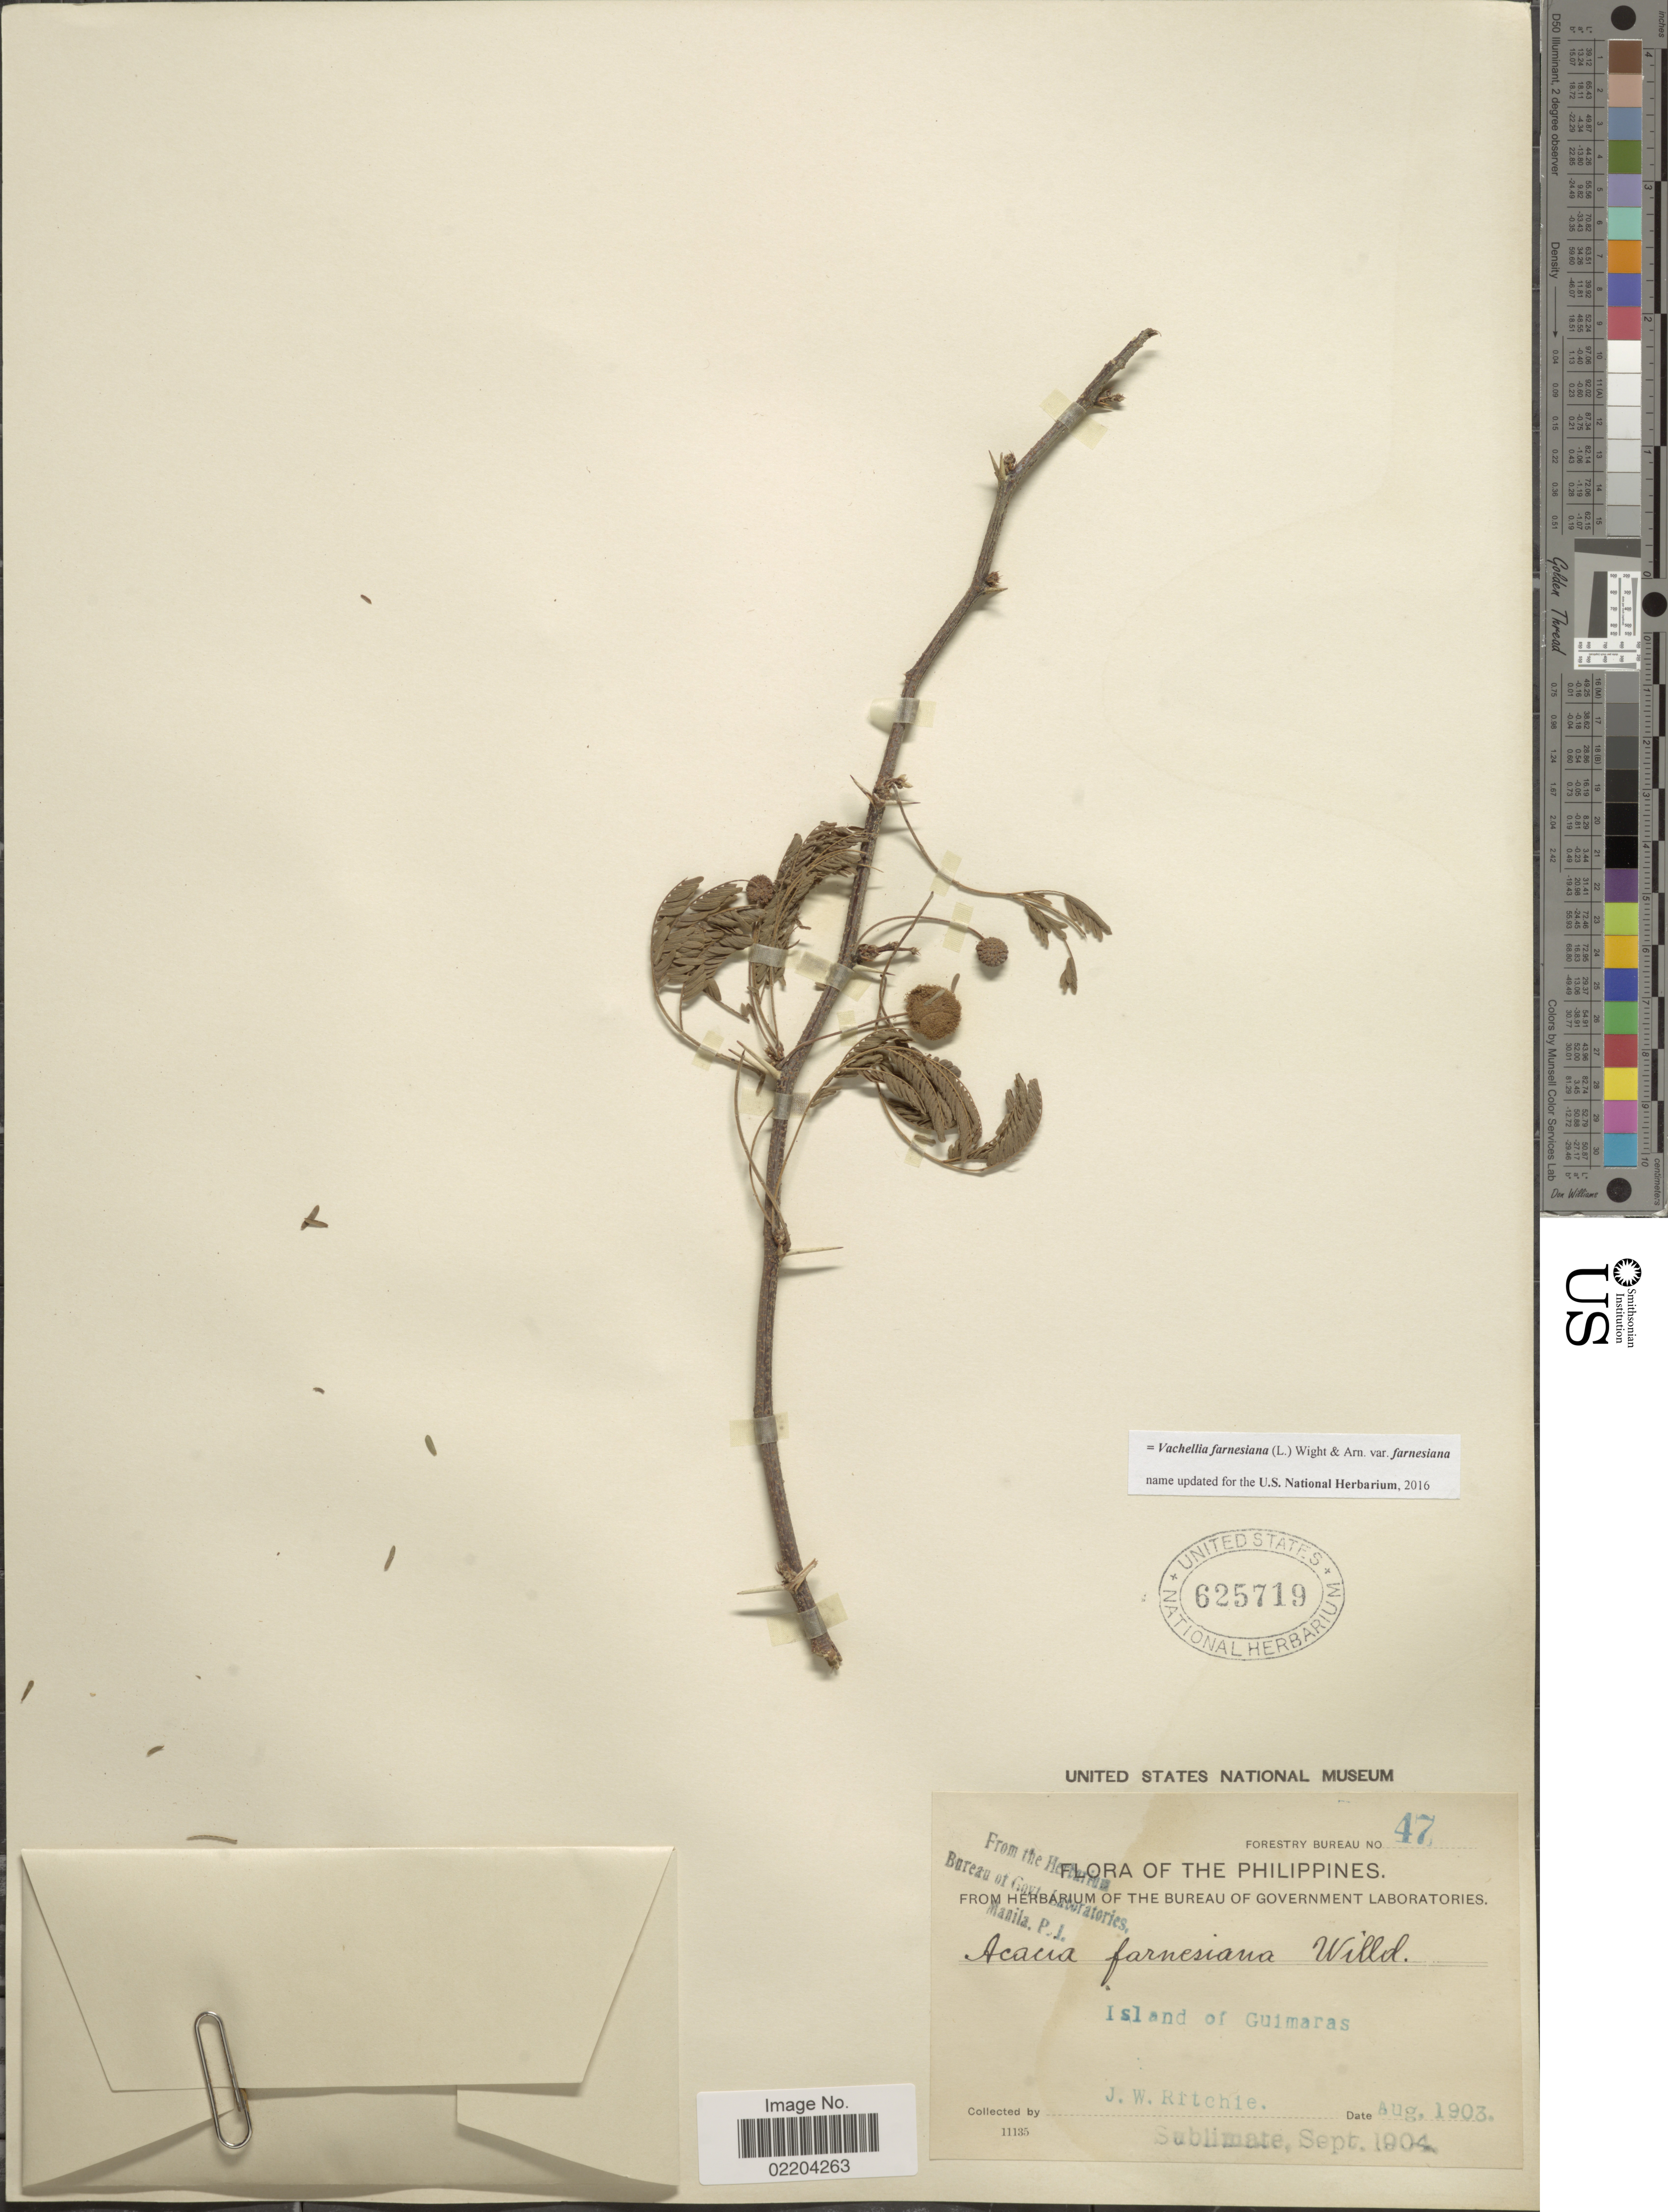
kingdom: Plantae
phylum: Tracheophyta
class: Magnoliopsida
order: Fabales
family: Fabaceae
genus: Vachellia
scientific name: Vachellia farnesiana var. farnesiana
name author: (L.) Wight & Arn.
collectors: J. Ritchie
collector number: Forestry Bureau 47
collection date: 1903-08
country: Philippines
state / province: Western Visayas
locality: Island of Guimaras.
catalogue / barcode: US 625719